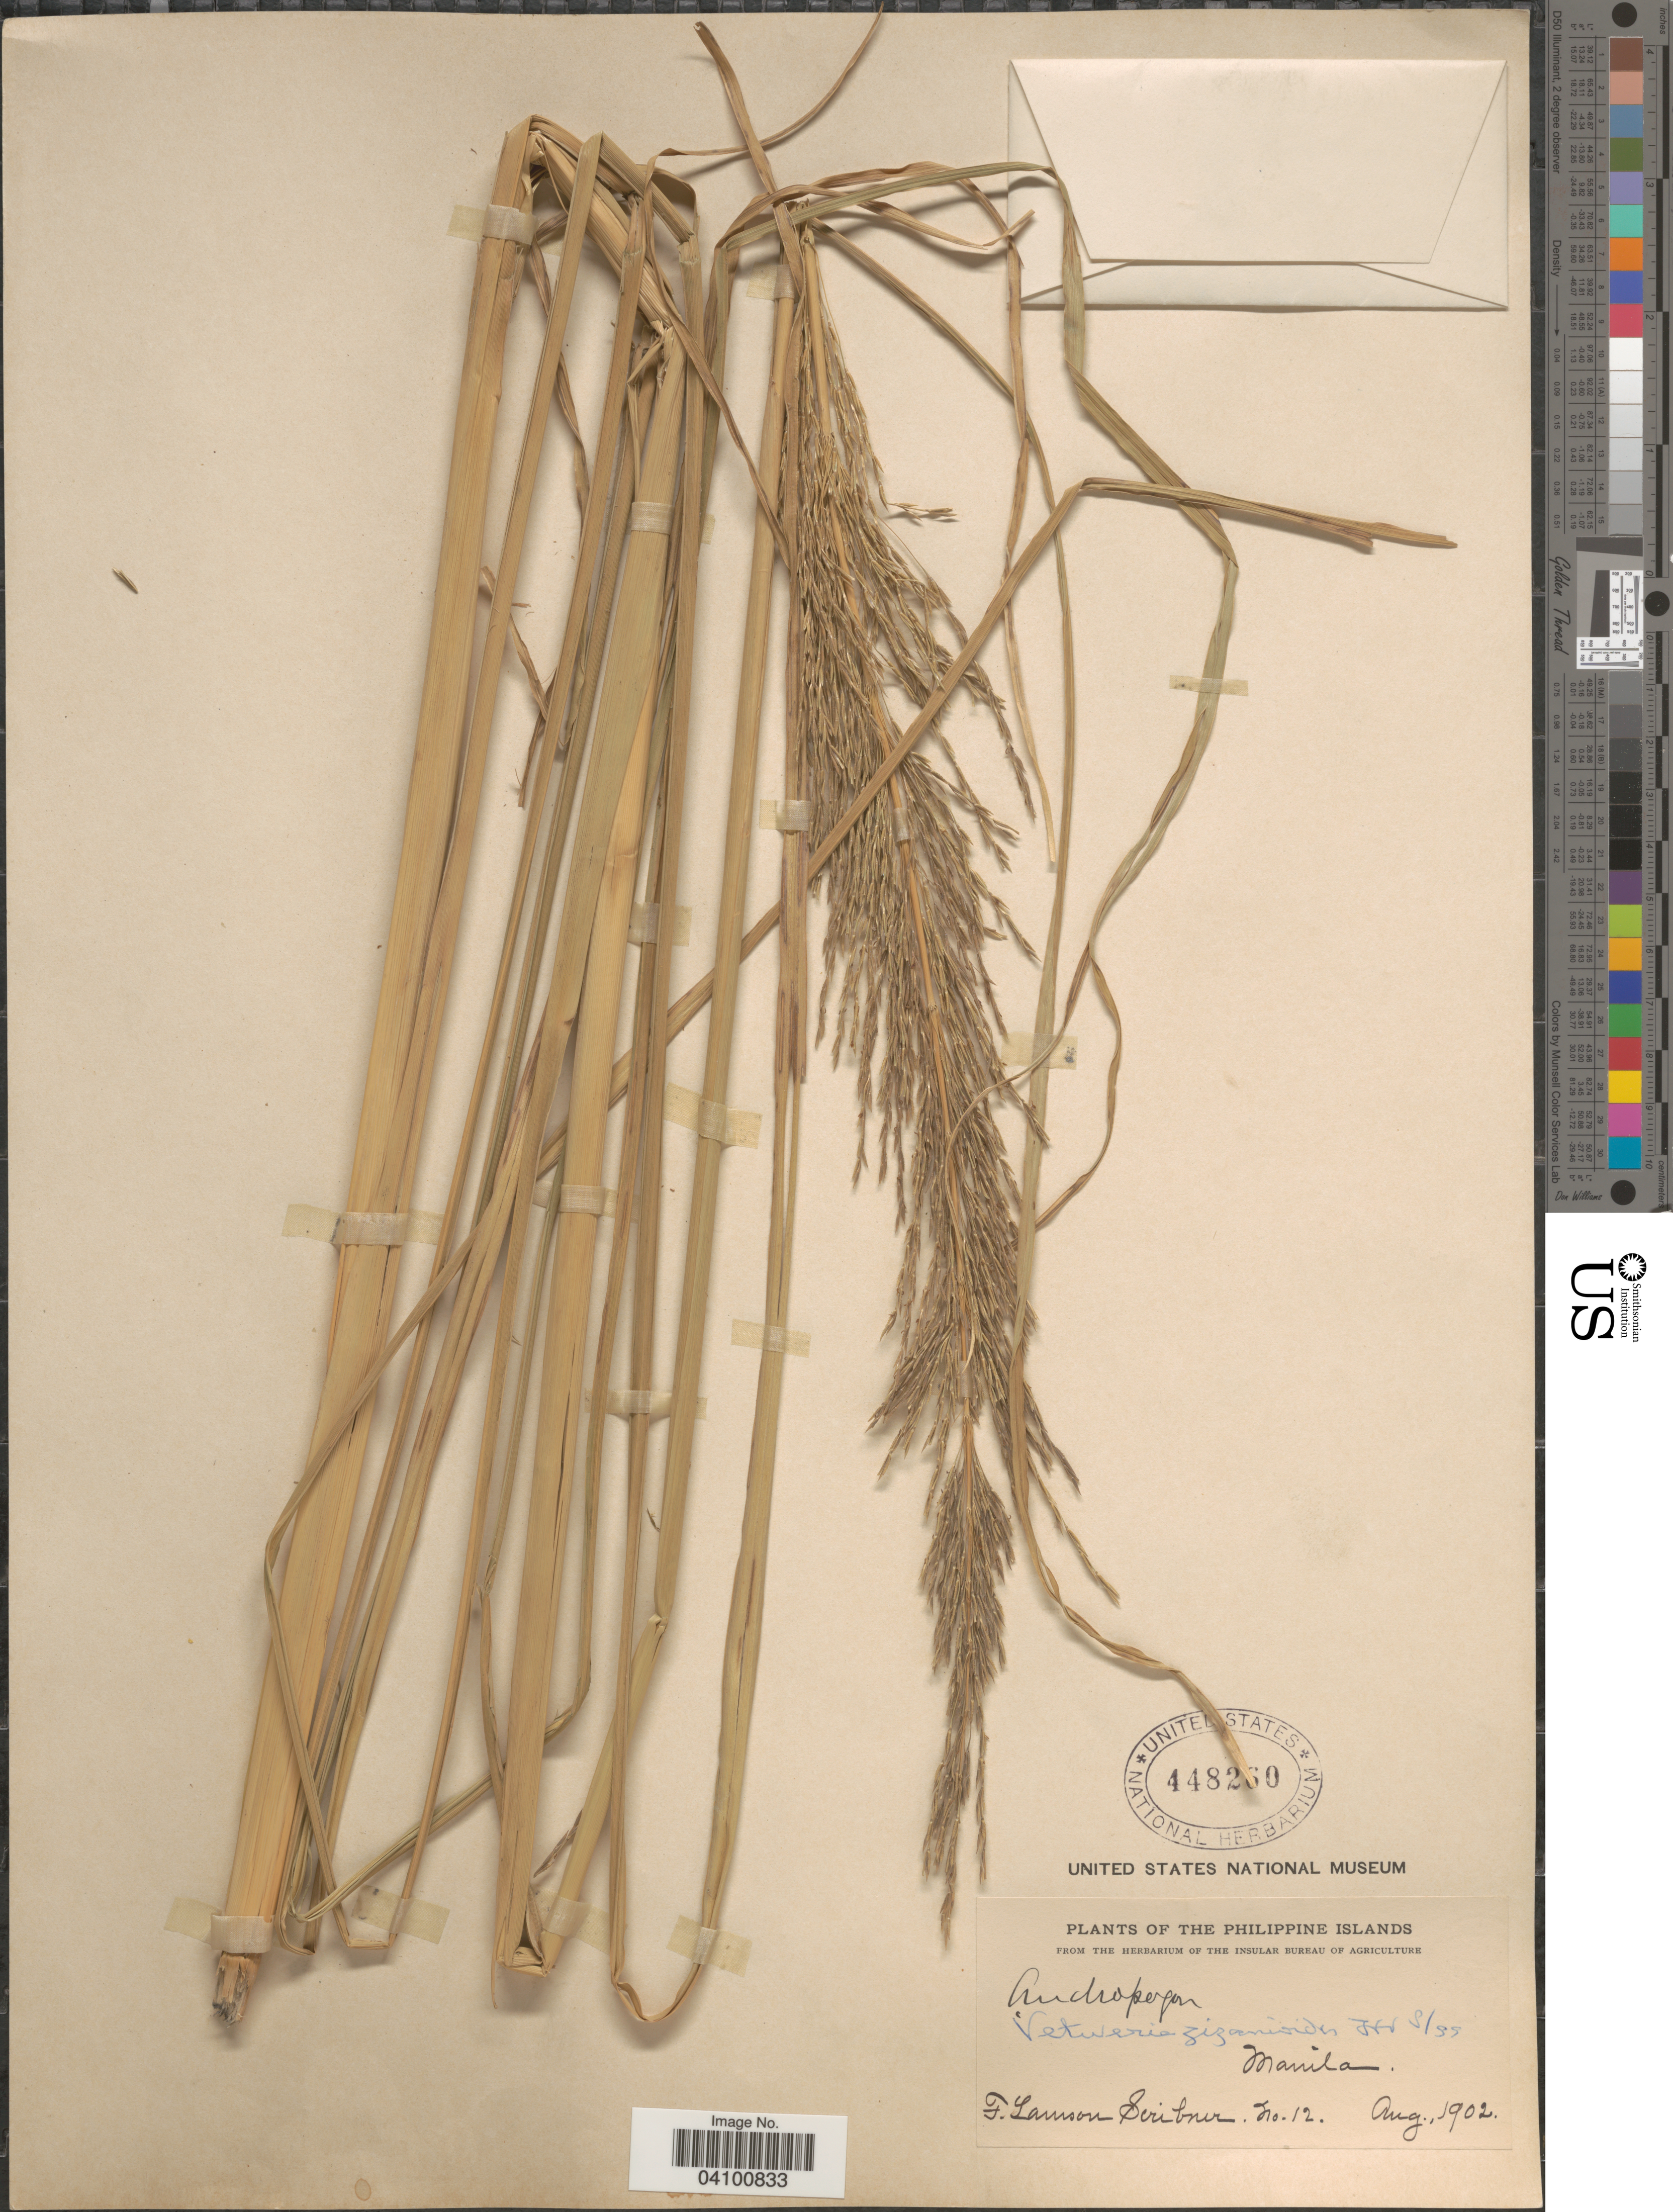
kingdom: Plantae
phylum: Tracheophyta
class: Liliopsida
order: Poales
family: Poaceae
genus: Chrysopogon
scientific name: Chrysopogon zizanioides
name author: (L.) Roberty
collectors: F. Lamson-Scribner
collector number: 12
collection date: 1902-08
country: Philippines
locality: Manila.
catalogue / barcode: US 448260